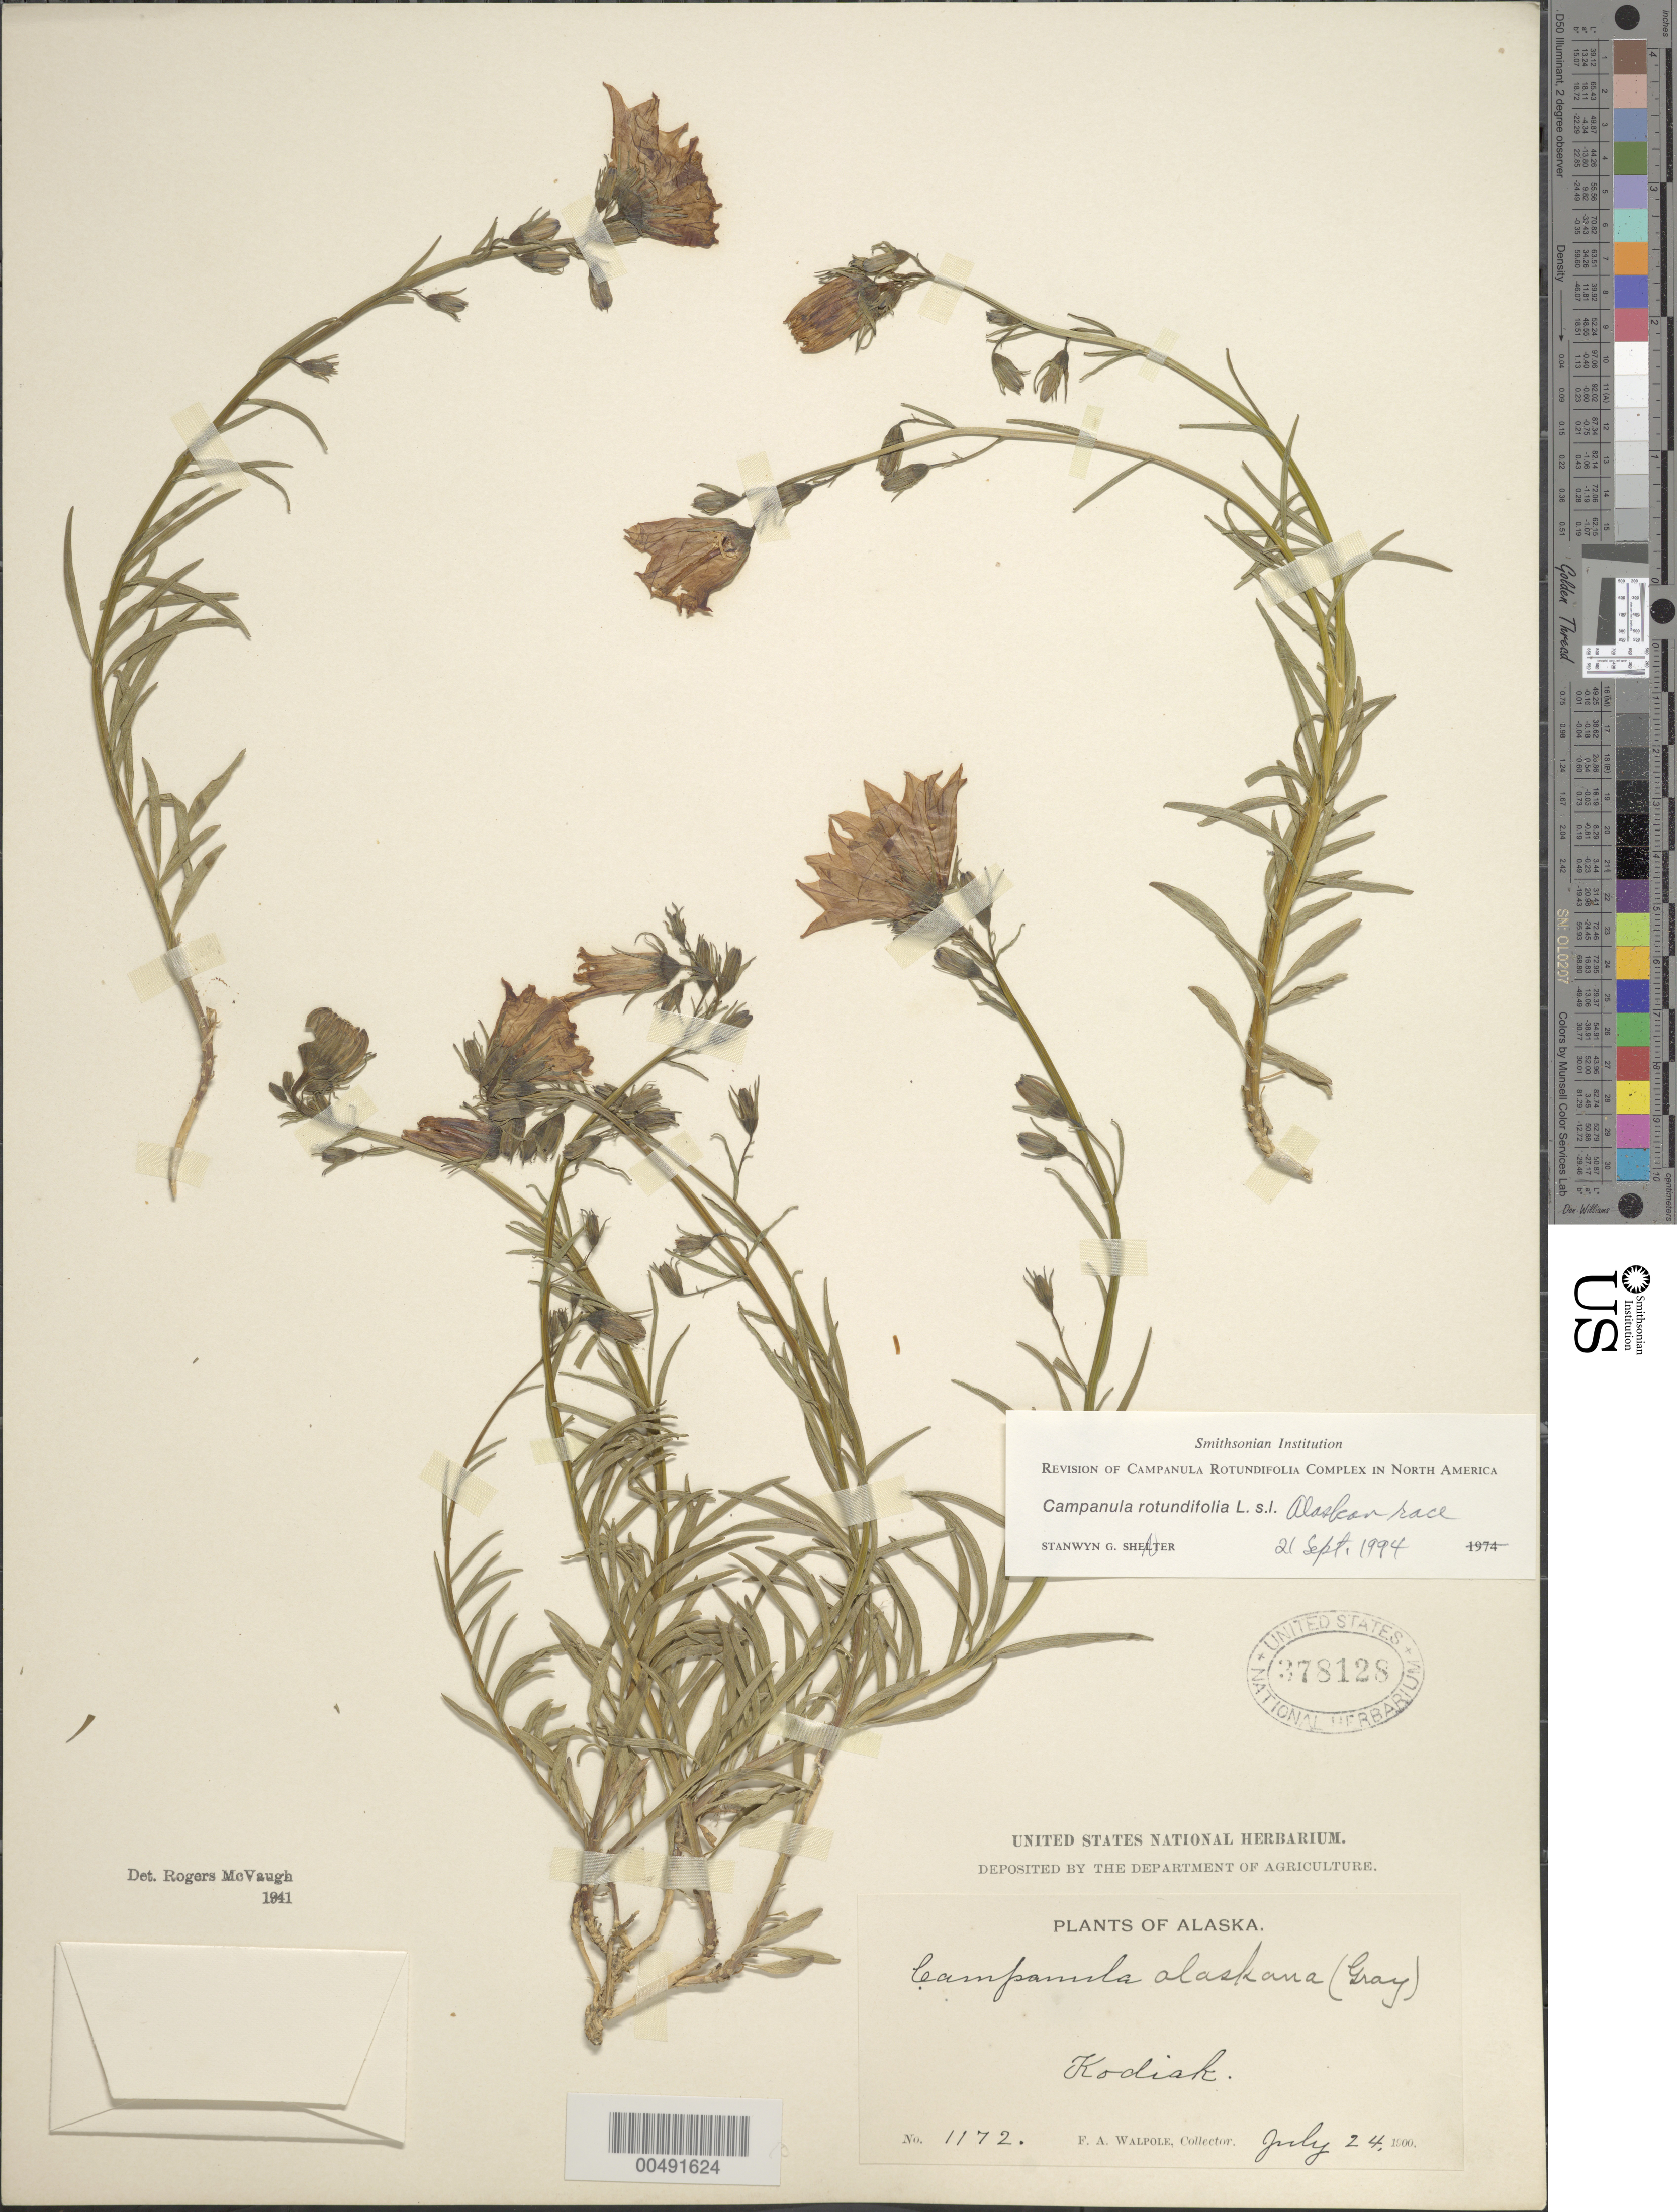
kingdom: Plantae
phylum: Tracheophyta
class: Magnoliopsida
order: Asterales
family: Campanulaceae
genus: Campanula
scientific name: Campanula rotundifolia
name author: L.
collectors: F. Walpole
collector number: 1172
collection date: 1900-07-24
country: United States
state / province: Alaska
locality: Kodiak.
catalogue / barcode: US 378128